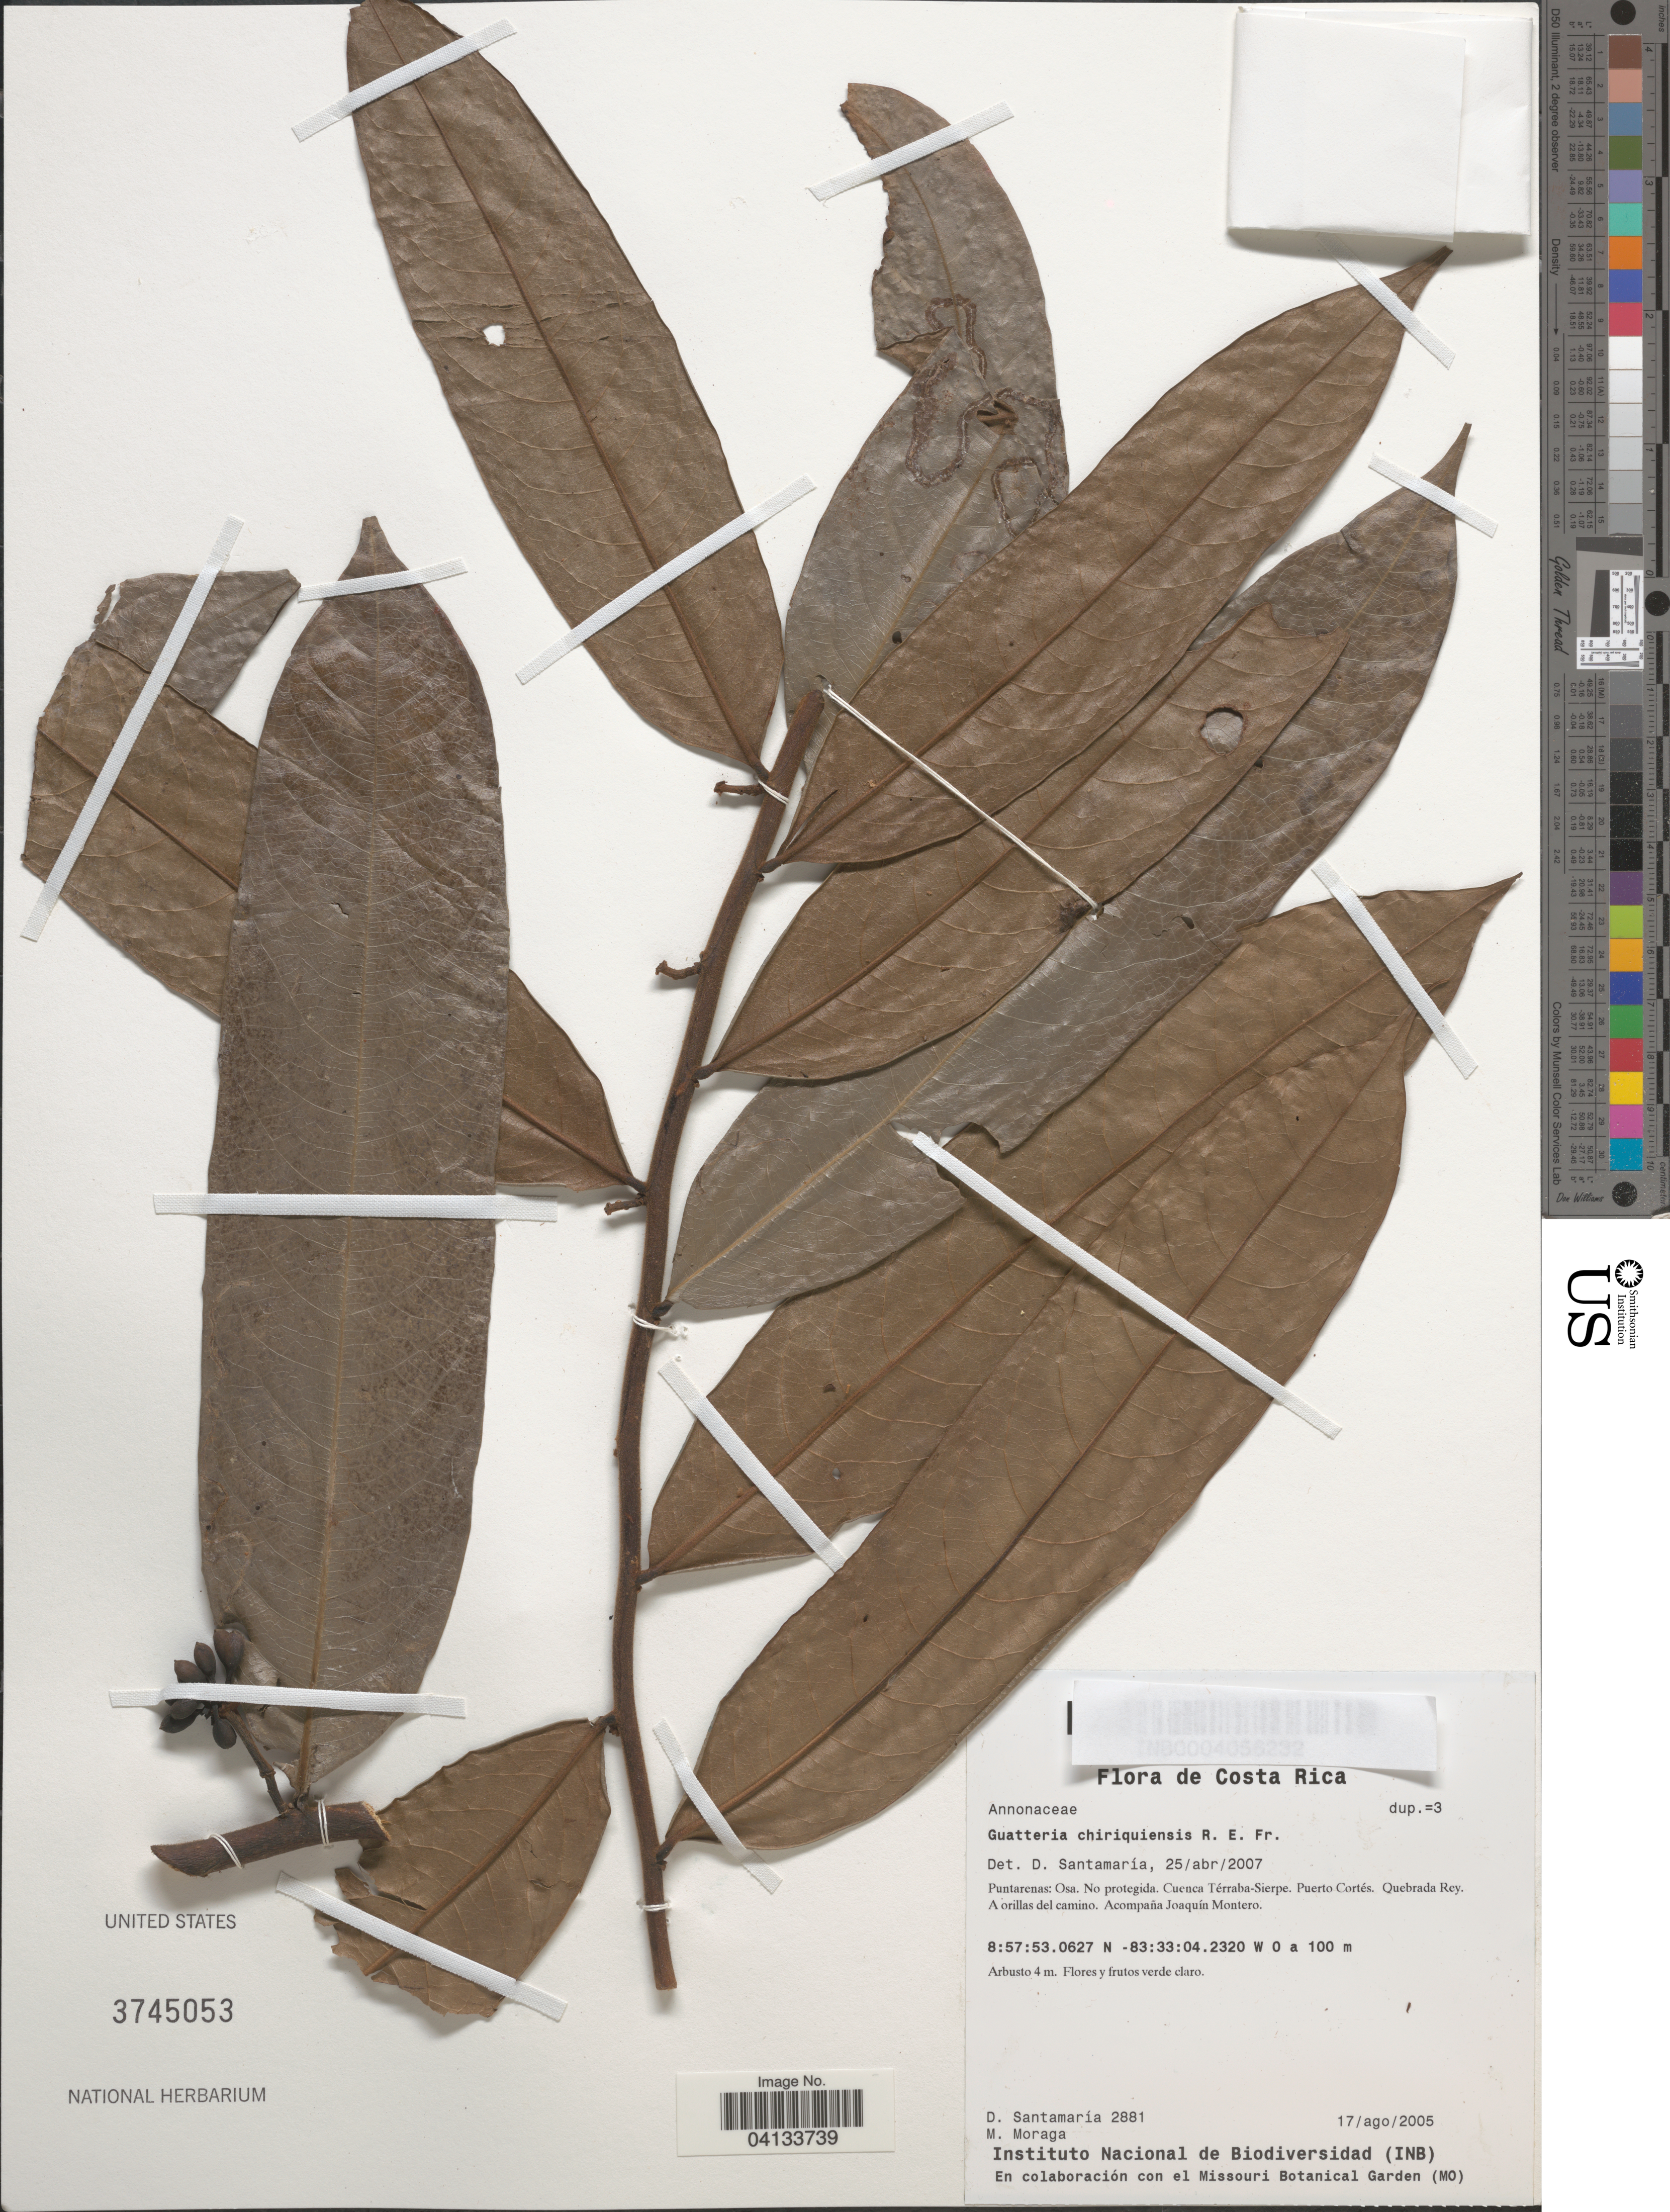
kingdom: Plantae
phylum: Tracheophyta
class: Magnoliopsida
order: Magnoliales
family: Annonaceae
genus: Guatteria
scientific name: Guatteria chiriquiensis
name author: R.E. Fr.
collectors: D. Santamaria & M. Moraga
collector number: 2881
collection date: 2005-08-17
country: Costa Rica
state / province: Puntarenas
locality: Osa. No protegida. Cuenca Térraba-Sierpe. Puerto Cortés. Quebrada Rey.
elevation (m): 0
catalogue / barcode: US 3745053